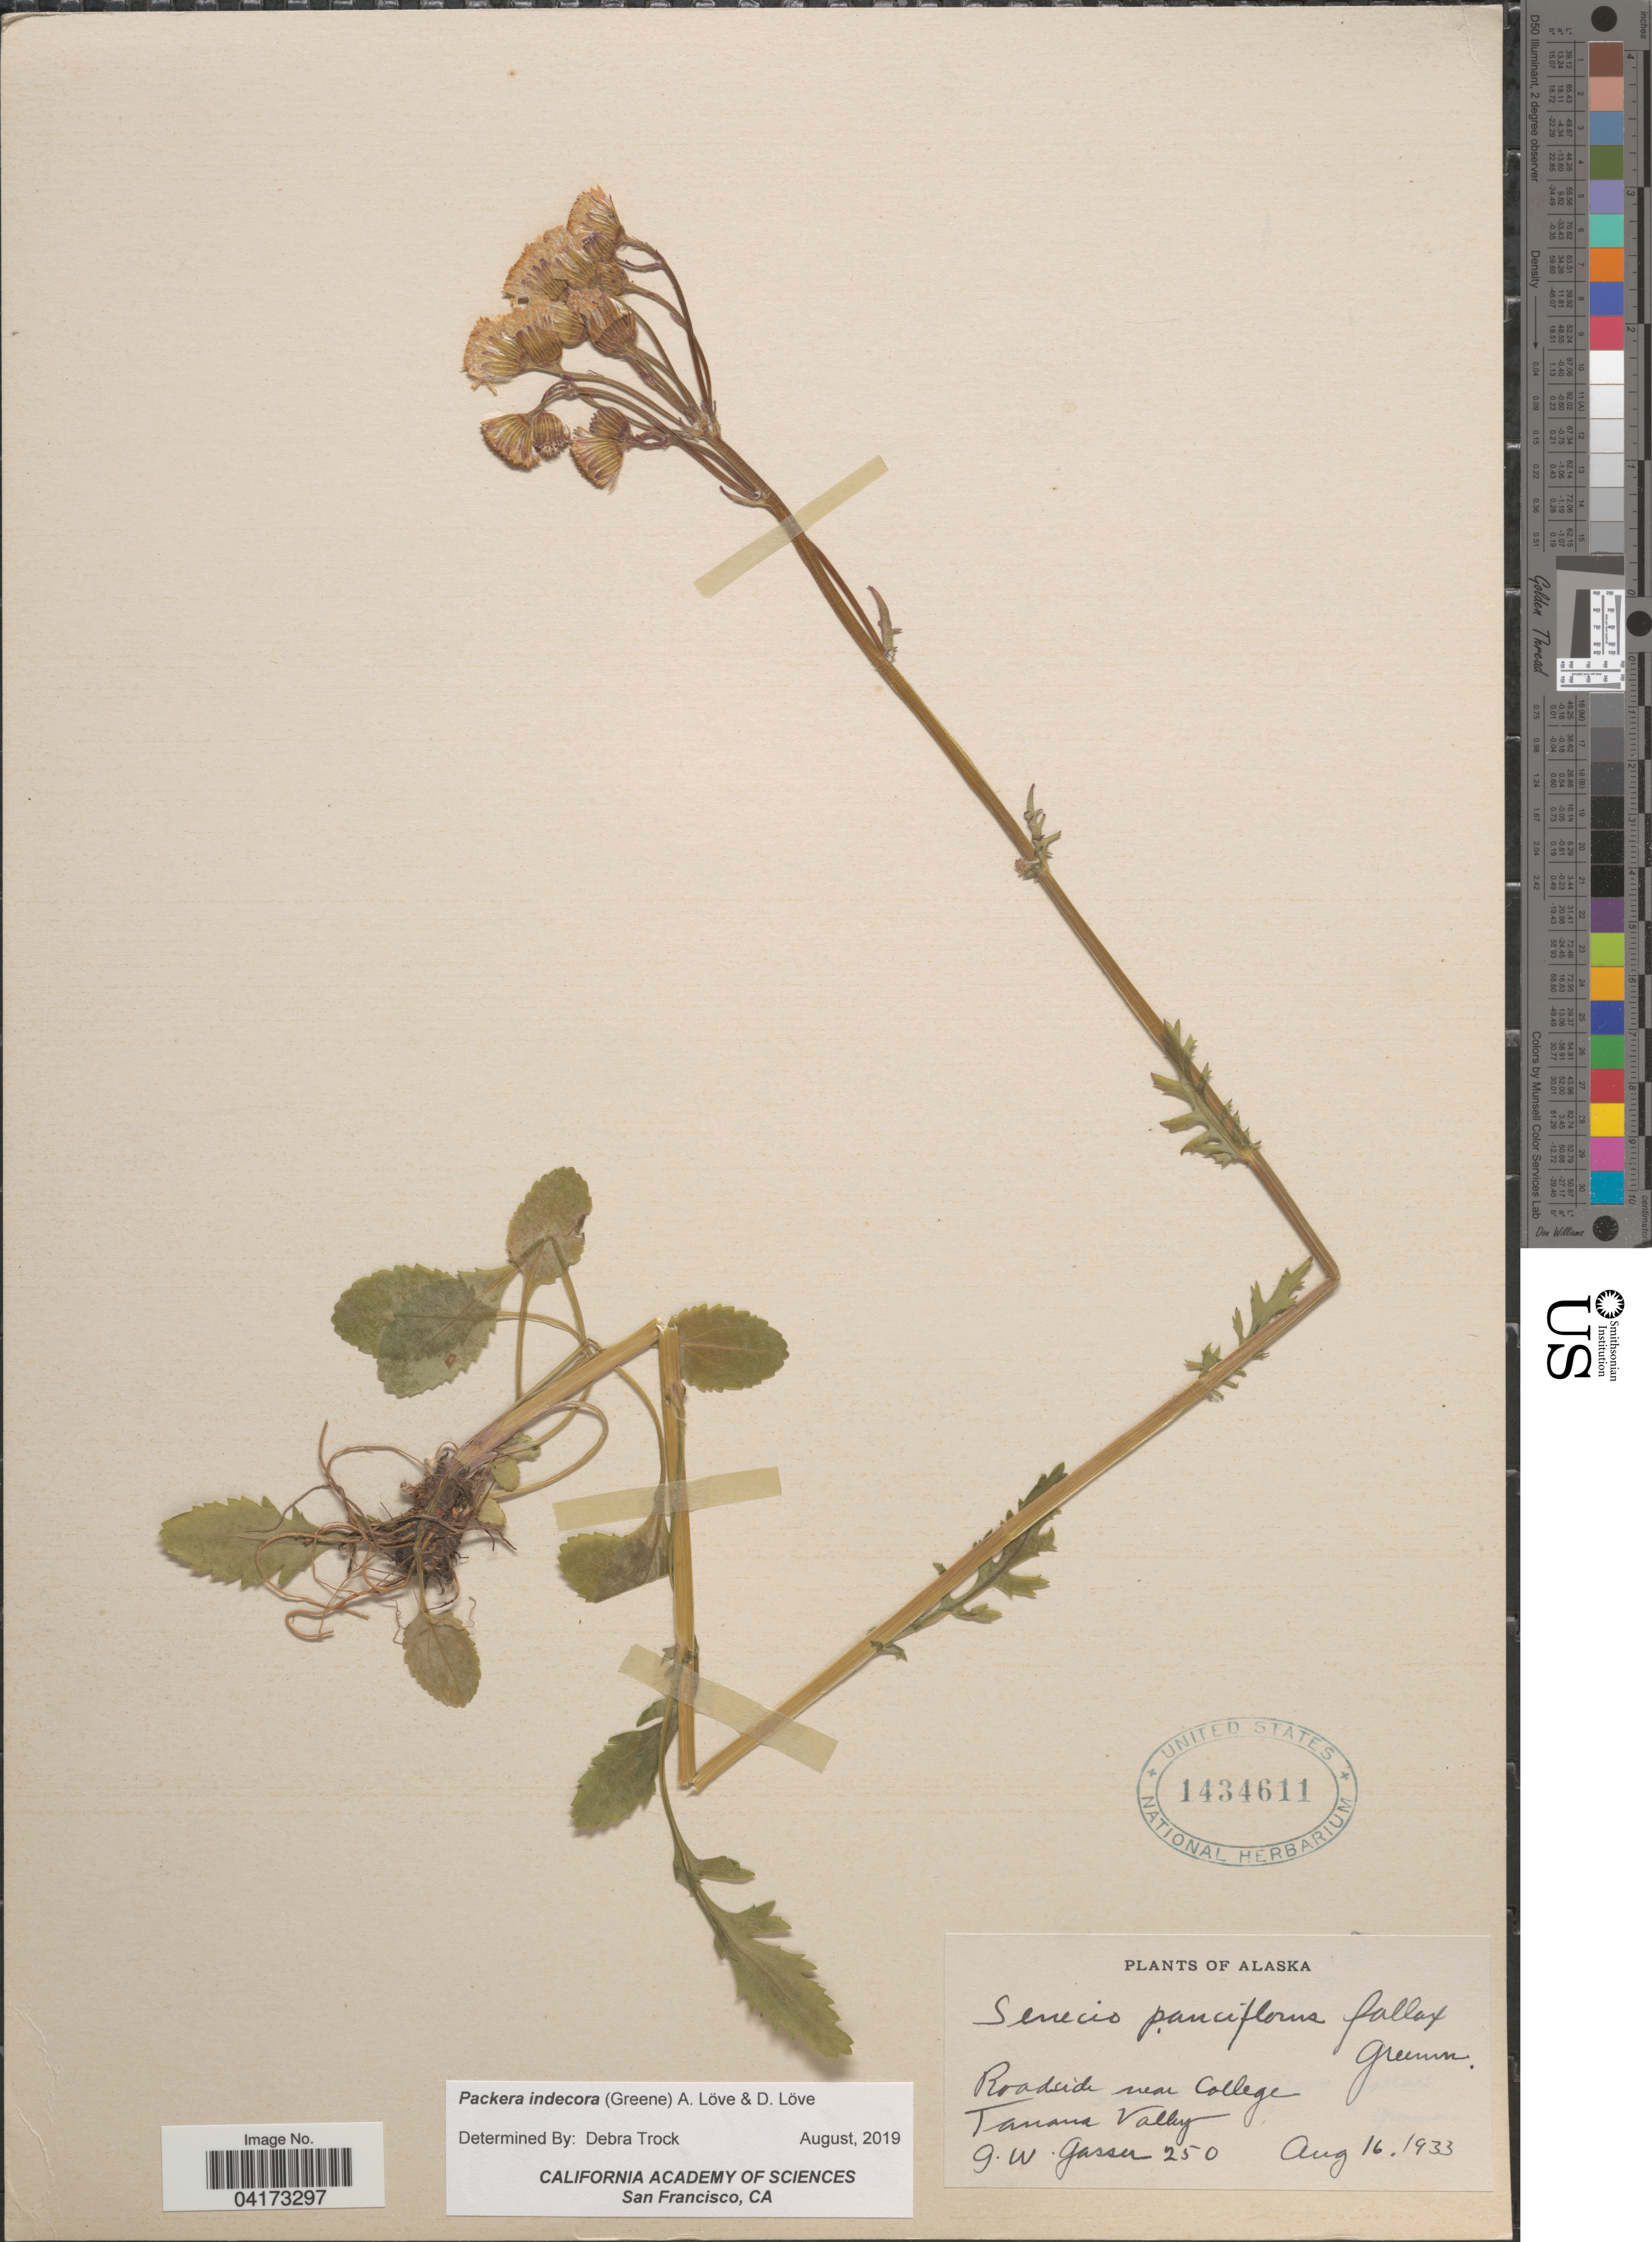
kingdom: Plantae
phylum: Tracheophyta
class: Magnoliopsida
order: Asterales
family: Asteraceae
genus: Packera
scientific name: Packera indecora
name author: (Greene) Á. Löve & D. Löve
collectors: G. Gasser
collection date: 1933-08-16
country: United States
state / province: Alaska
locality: Roadside near College. Tanana Valley.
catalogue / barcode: US 1434611